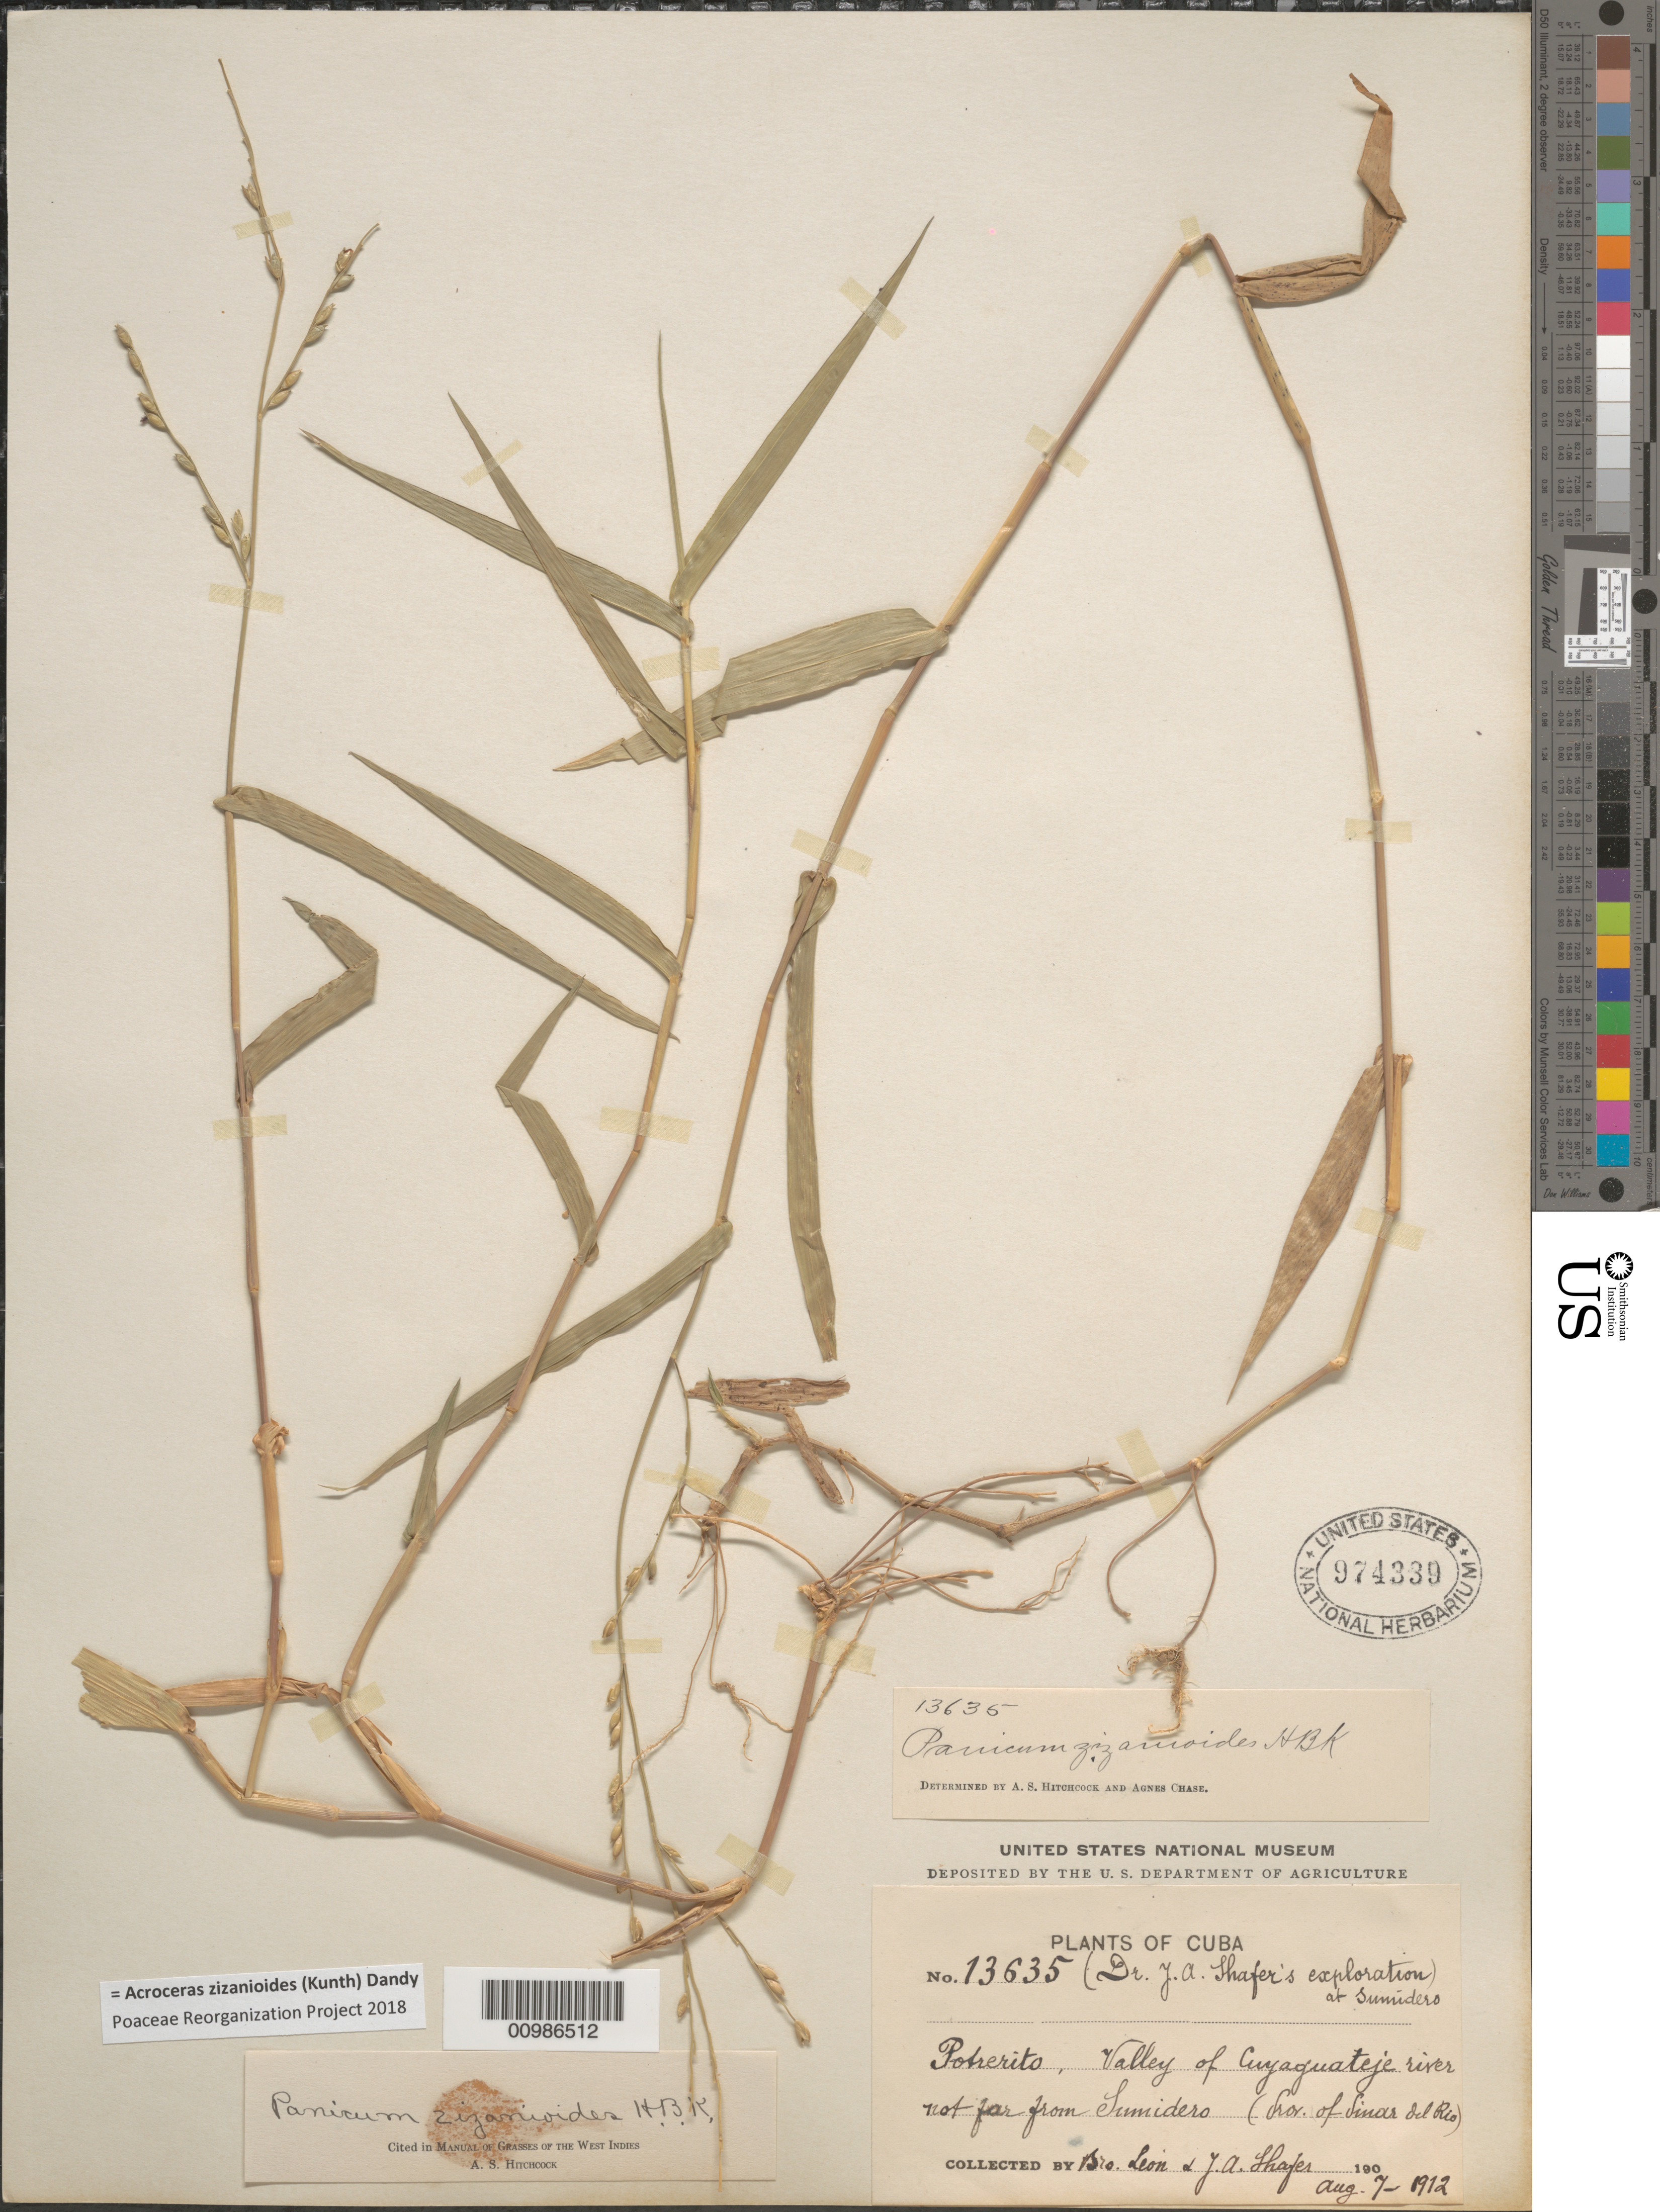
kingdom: Plantae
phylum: Tracheophyta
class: Liliopsida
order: Poales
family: Poaceae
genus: Acroceras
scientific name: Acroceras zizanioides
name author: (Kunth) Dandy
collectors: Bro. León & J. A. Shafer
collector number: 13635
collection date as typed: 07 Aug 1912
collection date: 1912-08-07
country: Cuba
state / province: Pinar del Rio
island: Cuba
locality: Valley of the Cuyaguateje river, not far from Sumidero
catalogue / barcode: US 974339